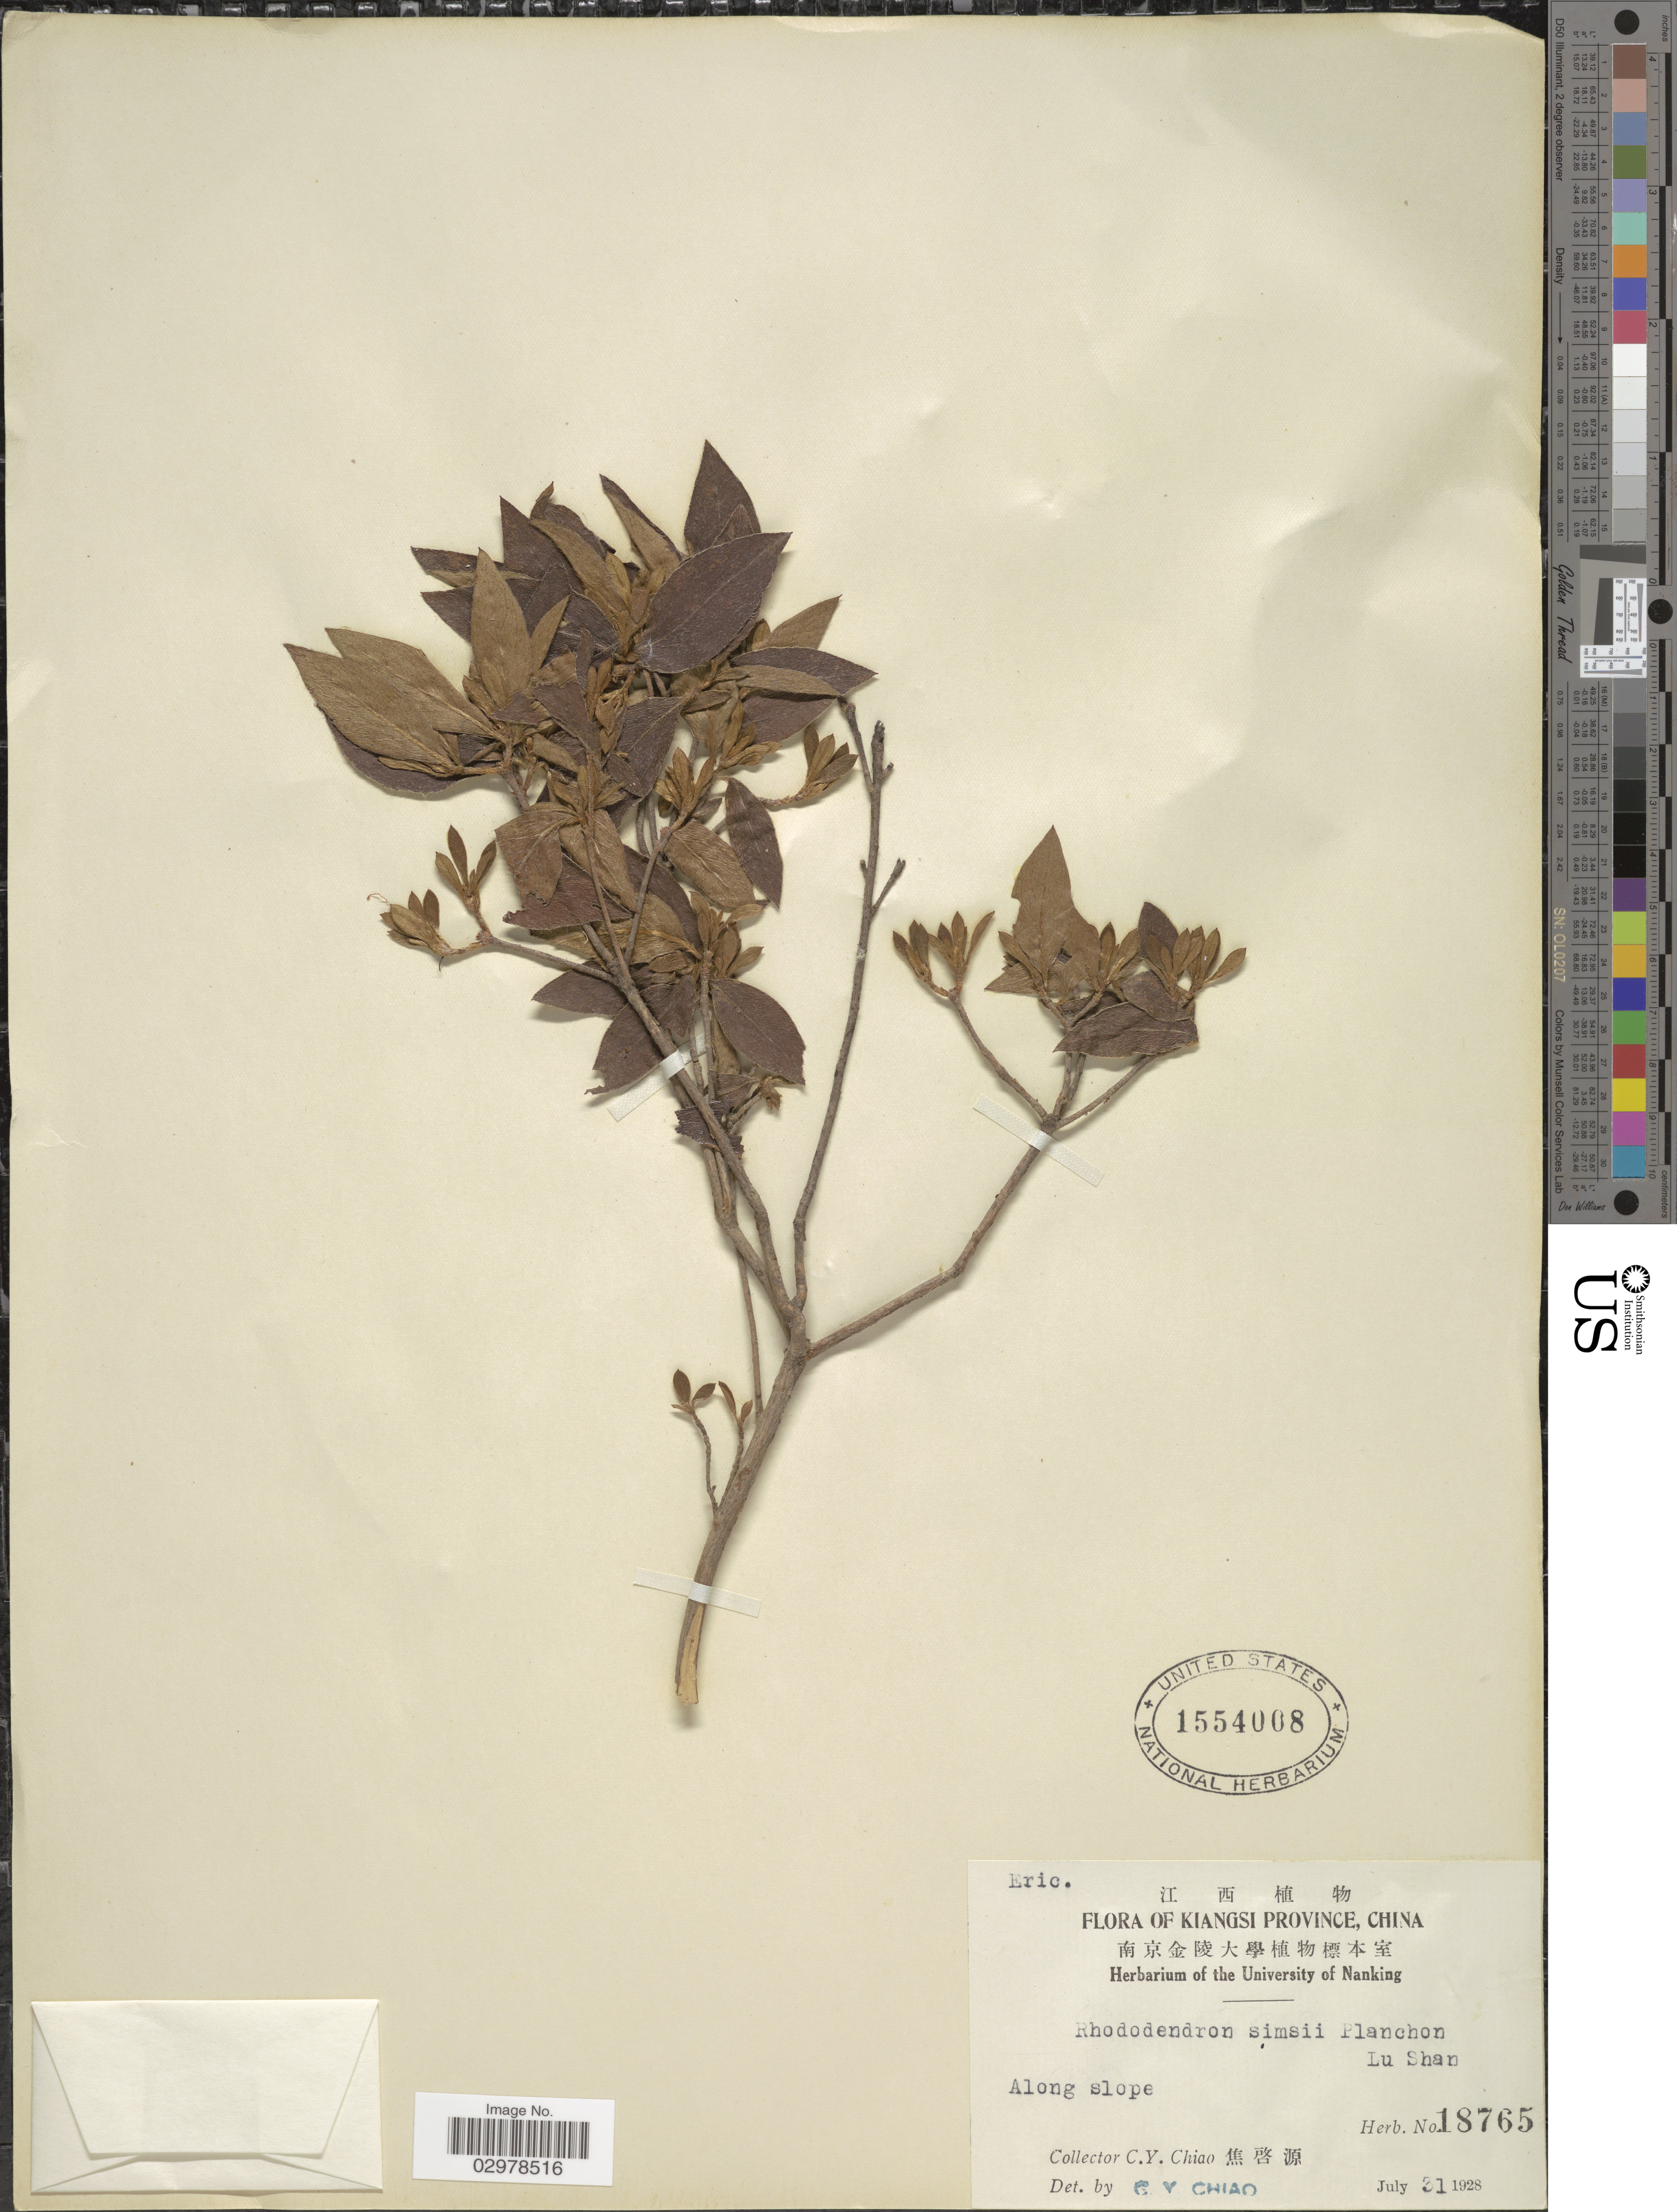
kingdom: Plantae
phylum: Tracheophyta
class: Magnoliopsida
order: Ericales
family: Ericaceae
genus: Rhododendron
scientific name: Rhododendron simsii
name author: Planch.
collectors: C. Y. Chiao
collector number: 18765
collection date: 1928-07-21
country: China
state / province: Jiangxi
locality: Kiangsi Province. Lu Shan.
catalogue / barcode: US 1554008